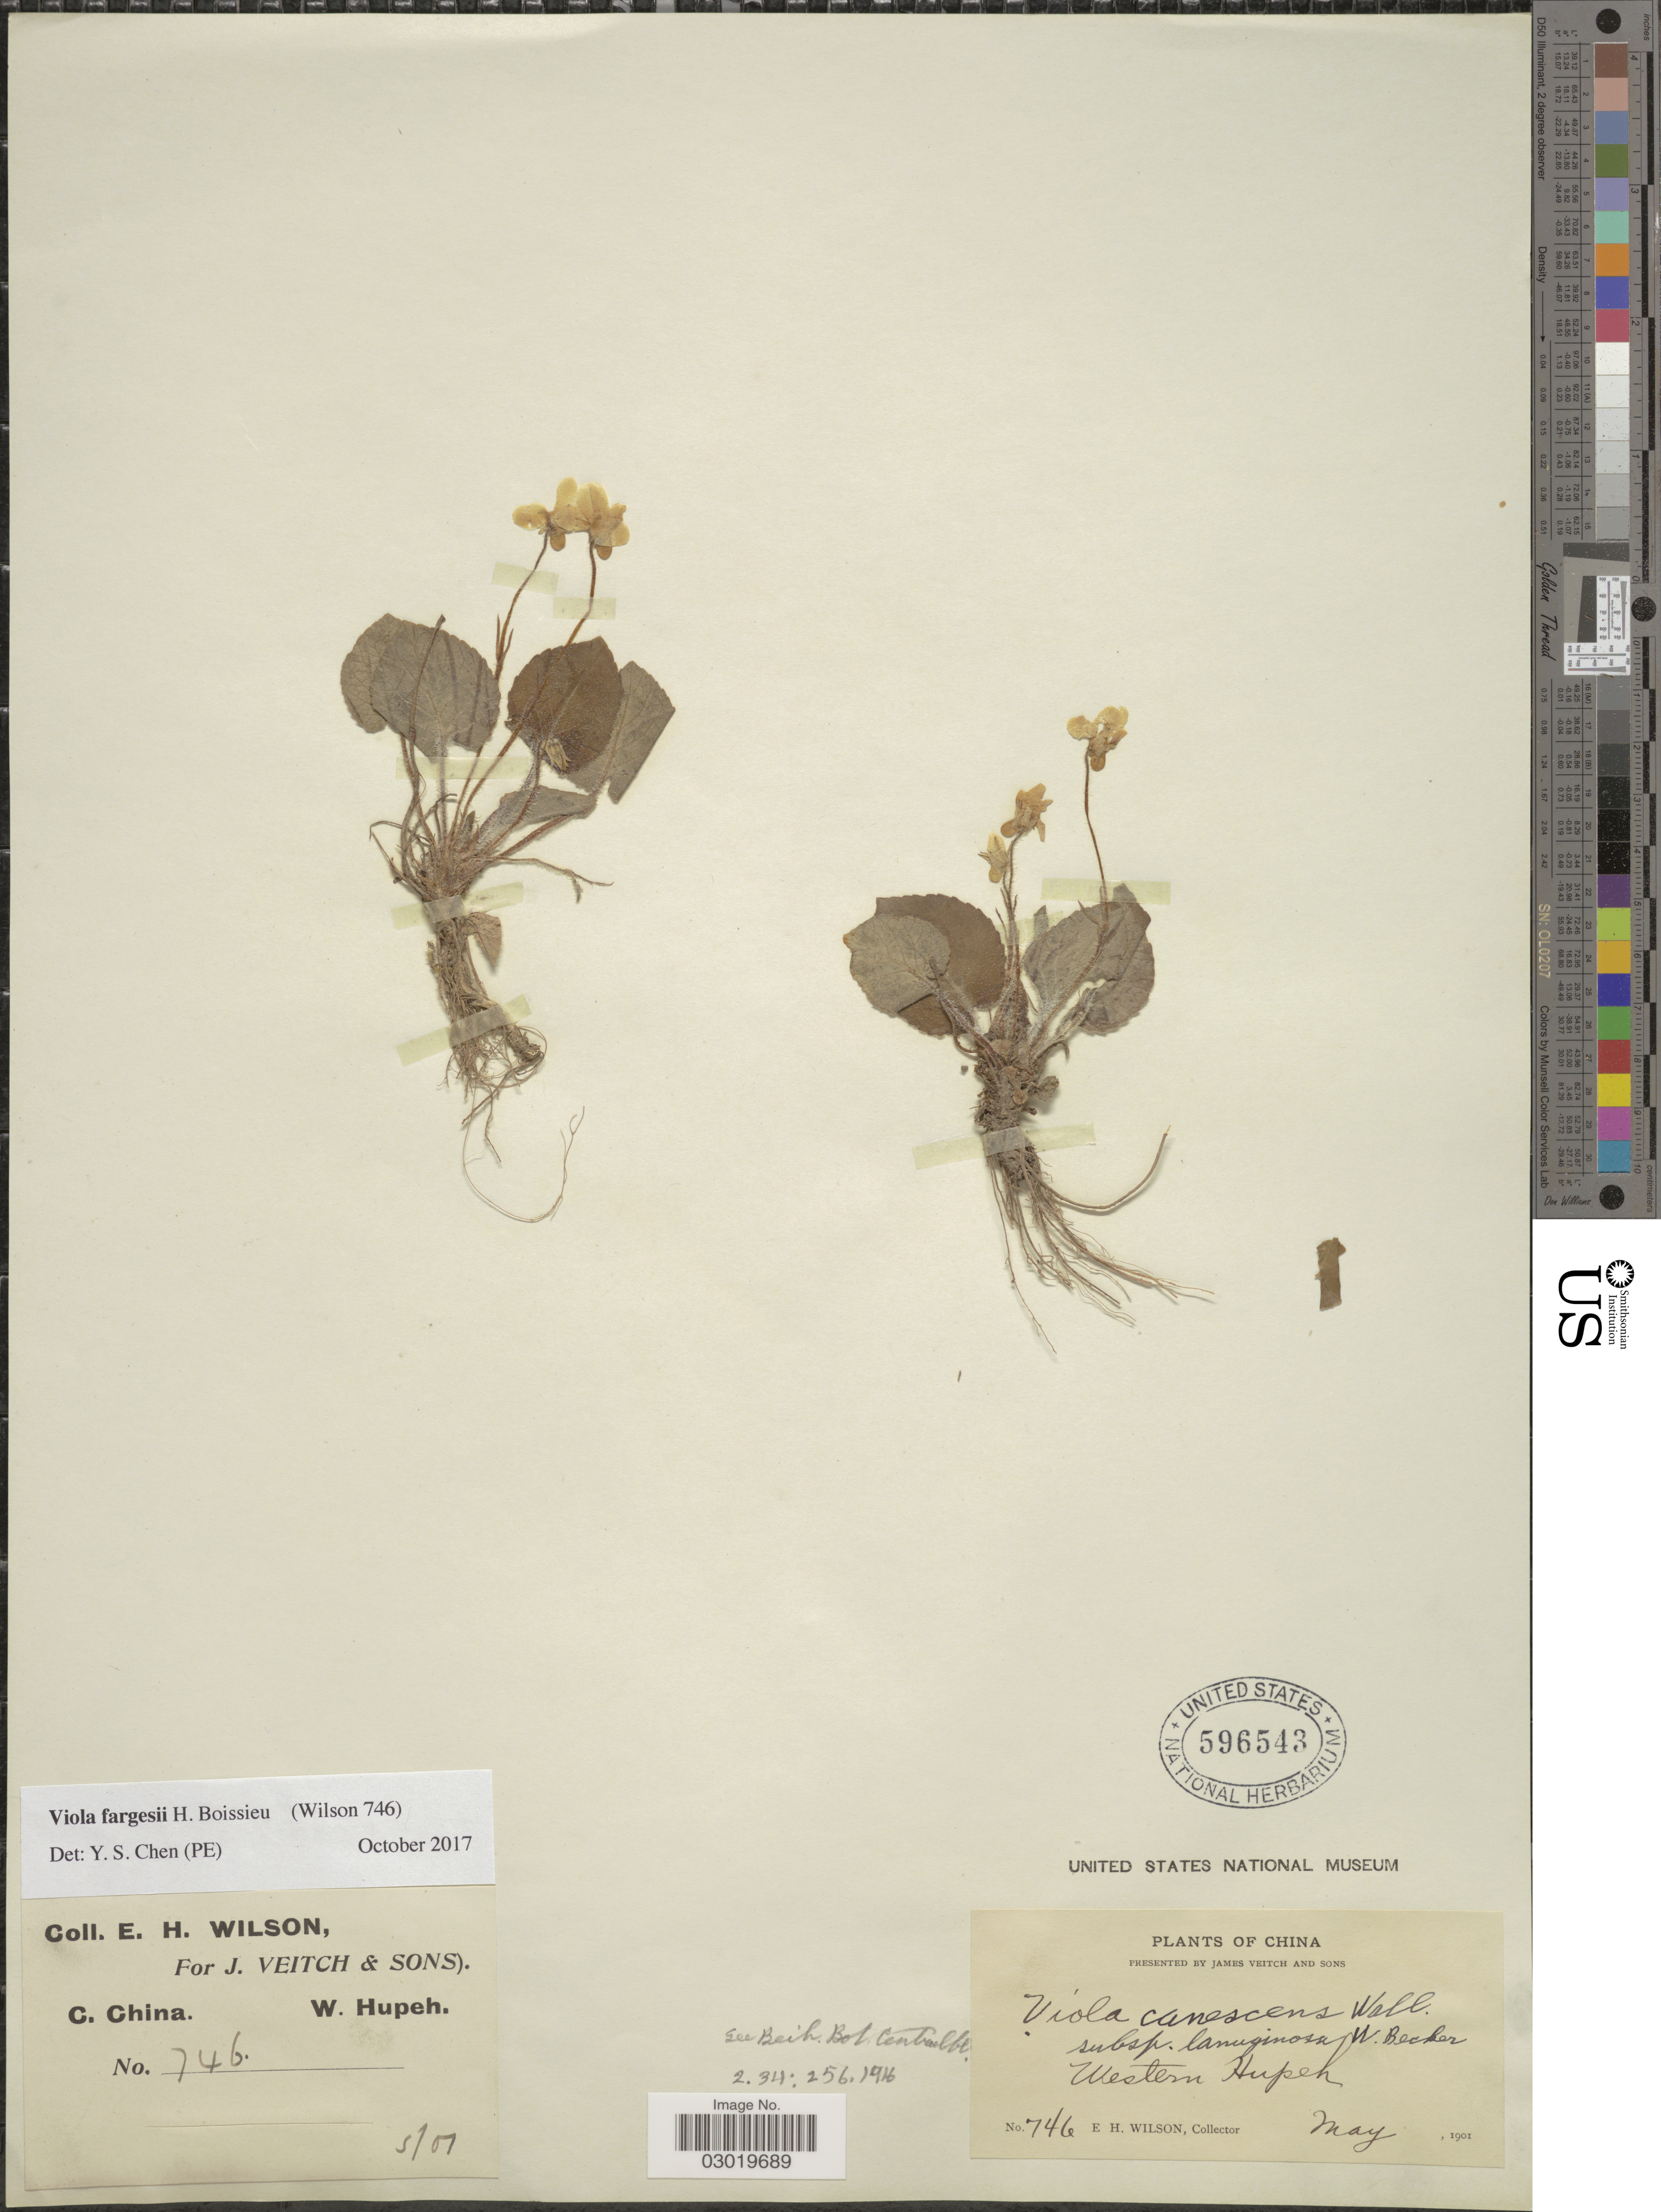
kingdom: Plantae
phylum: Tracheophyta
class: Magnoliopsida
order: Malpighiales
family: Violaceae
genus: Viola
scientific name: Viola fargesii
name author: H. Boissieu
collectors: E. Wilson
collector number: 746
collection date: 1901-05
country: China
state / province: Hubei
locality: C. China. W. Hupeh. Western Hupeh.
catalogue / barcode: US 596543